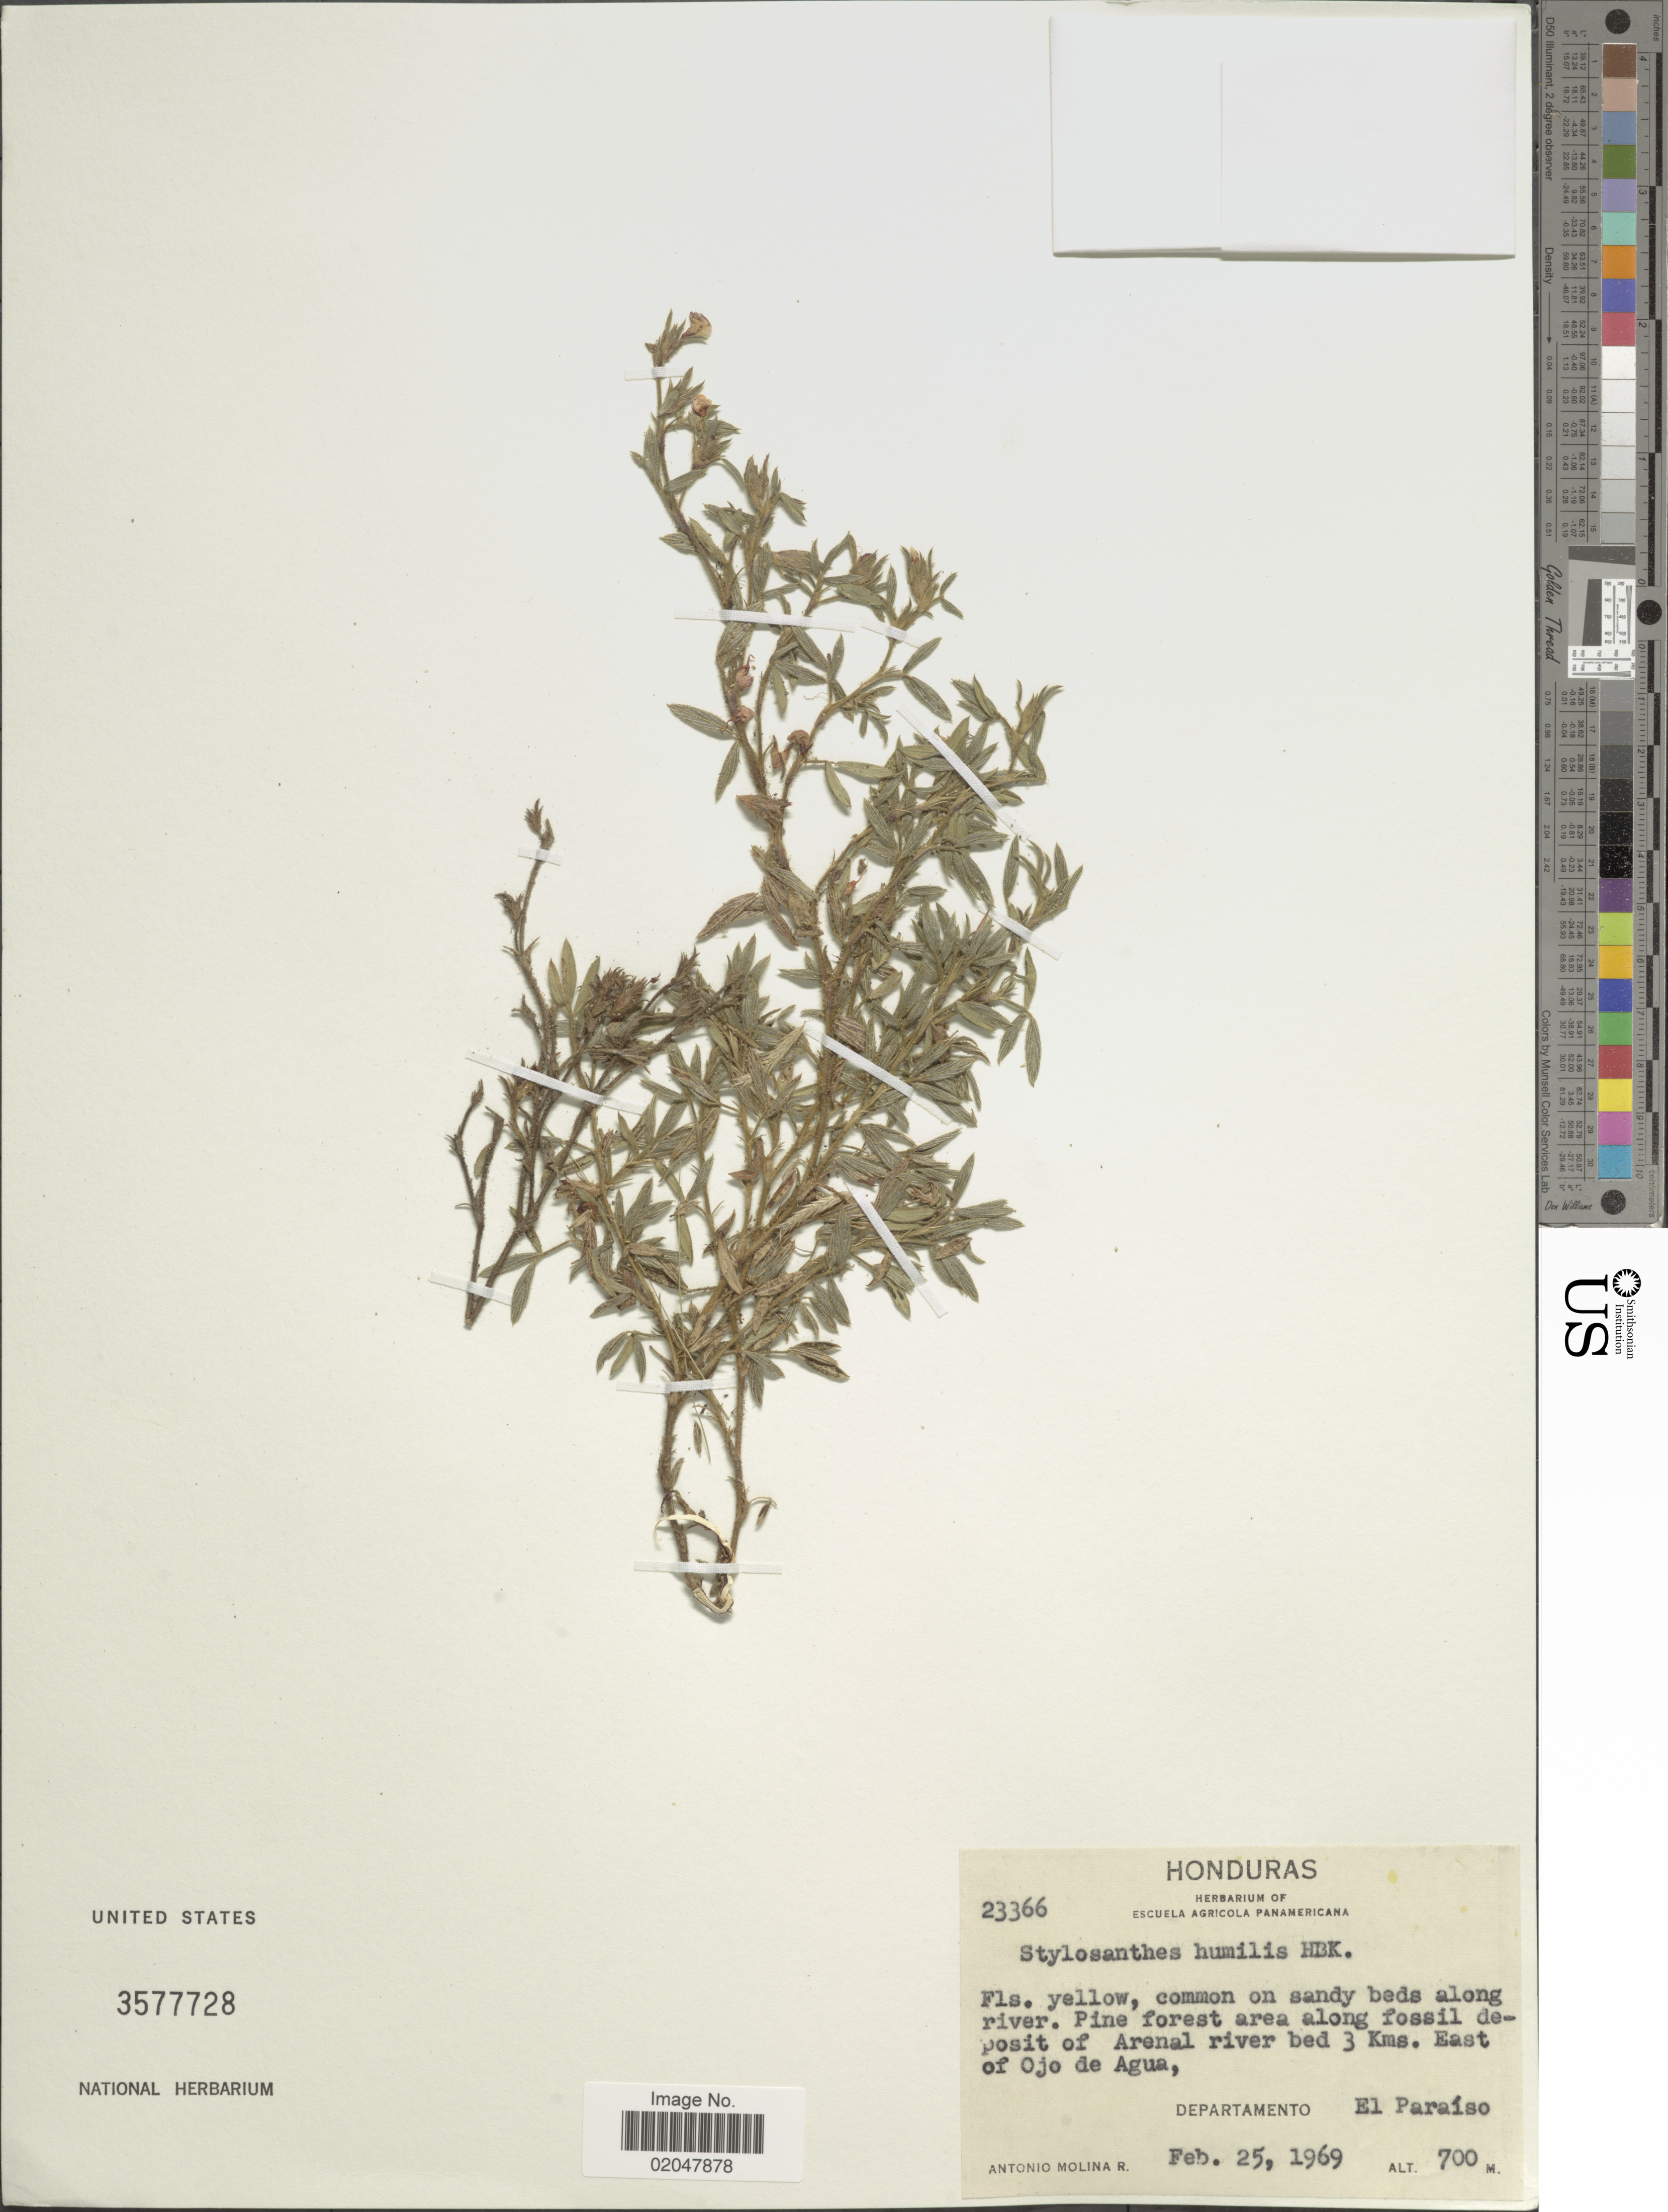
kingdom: Plantae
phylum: Tracheophyta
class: Magnoliopsida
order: Fabales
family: Fabaceae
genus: Stylosanthes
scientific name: Stylosanthes humilis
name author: Kunth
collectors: A. Molina R.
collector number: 23366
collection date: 1969-02-25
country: Honduras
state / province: El Paraíso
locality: Pine forest area along fossil deposit of Arenal river bed 3 kms. East of Ojo de Agua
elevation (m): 700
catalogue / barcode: US 3577728